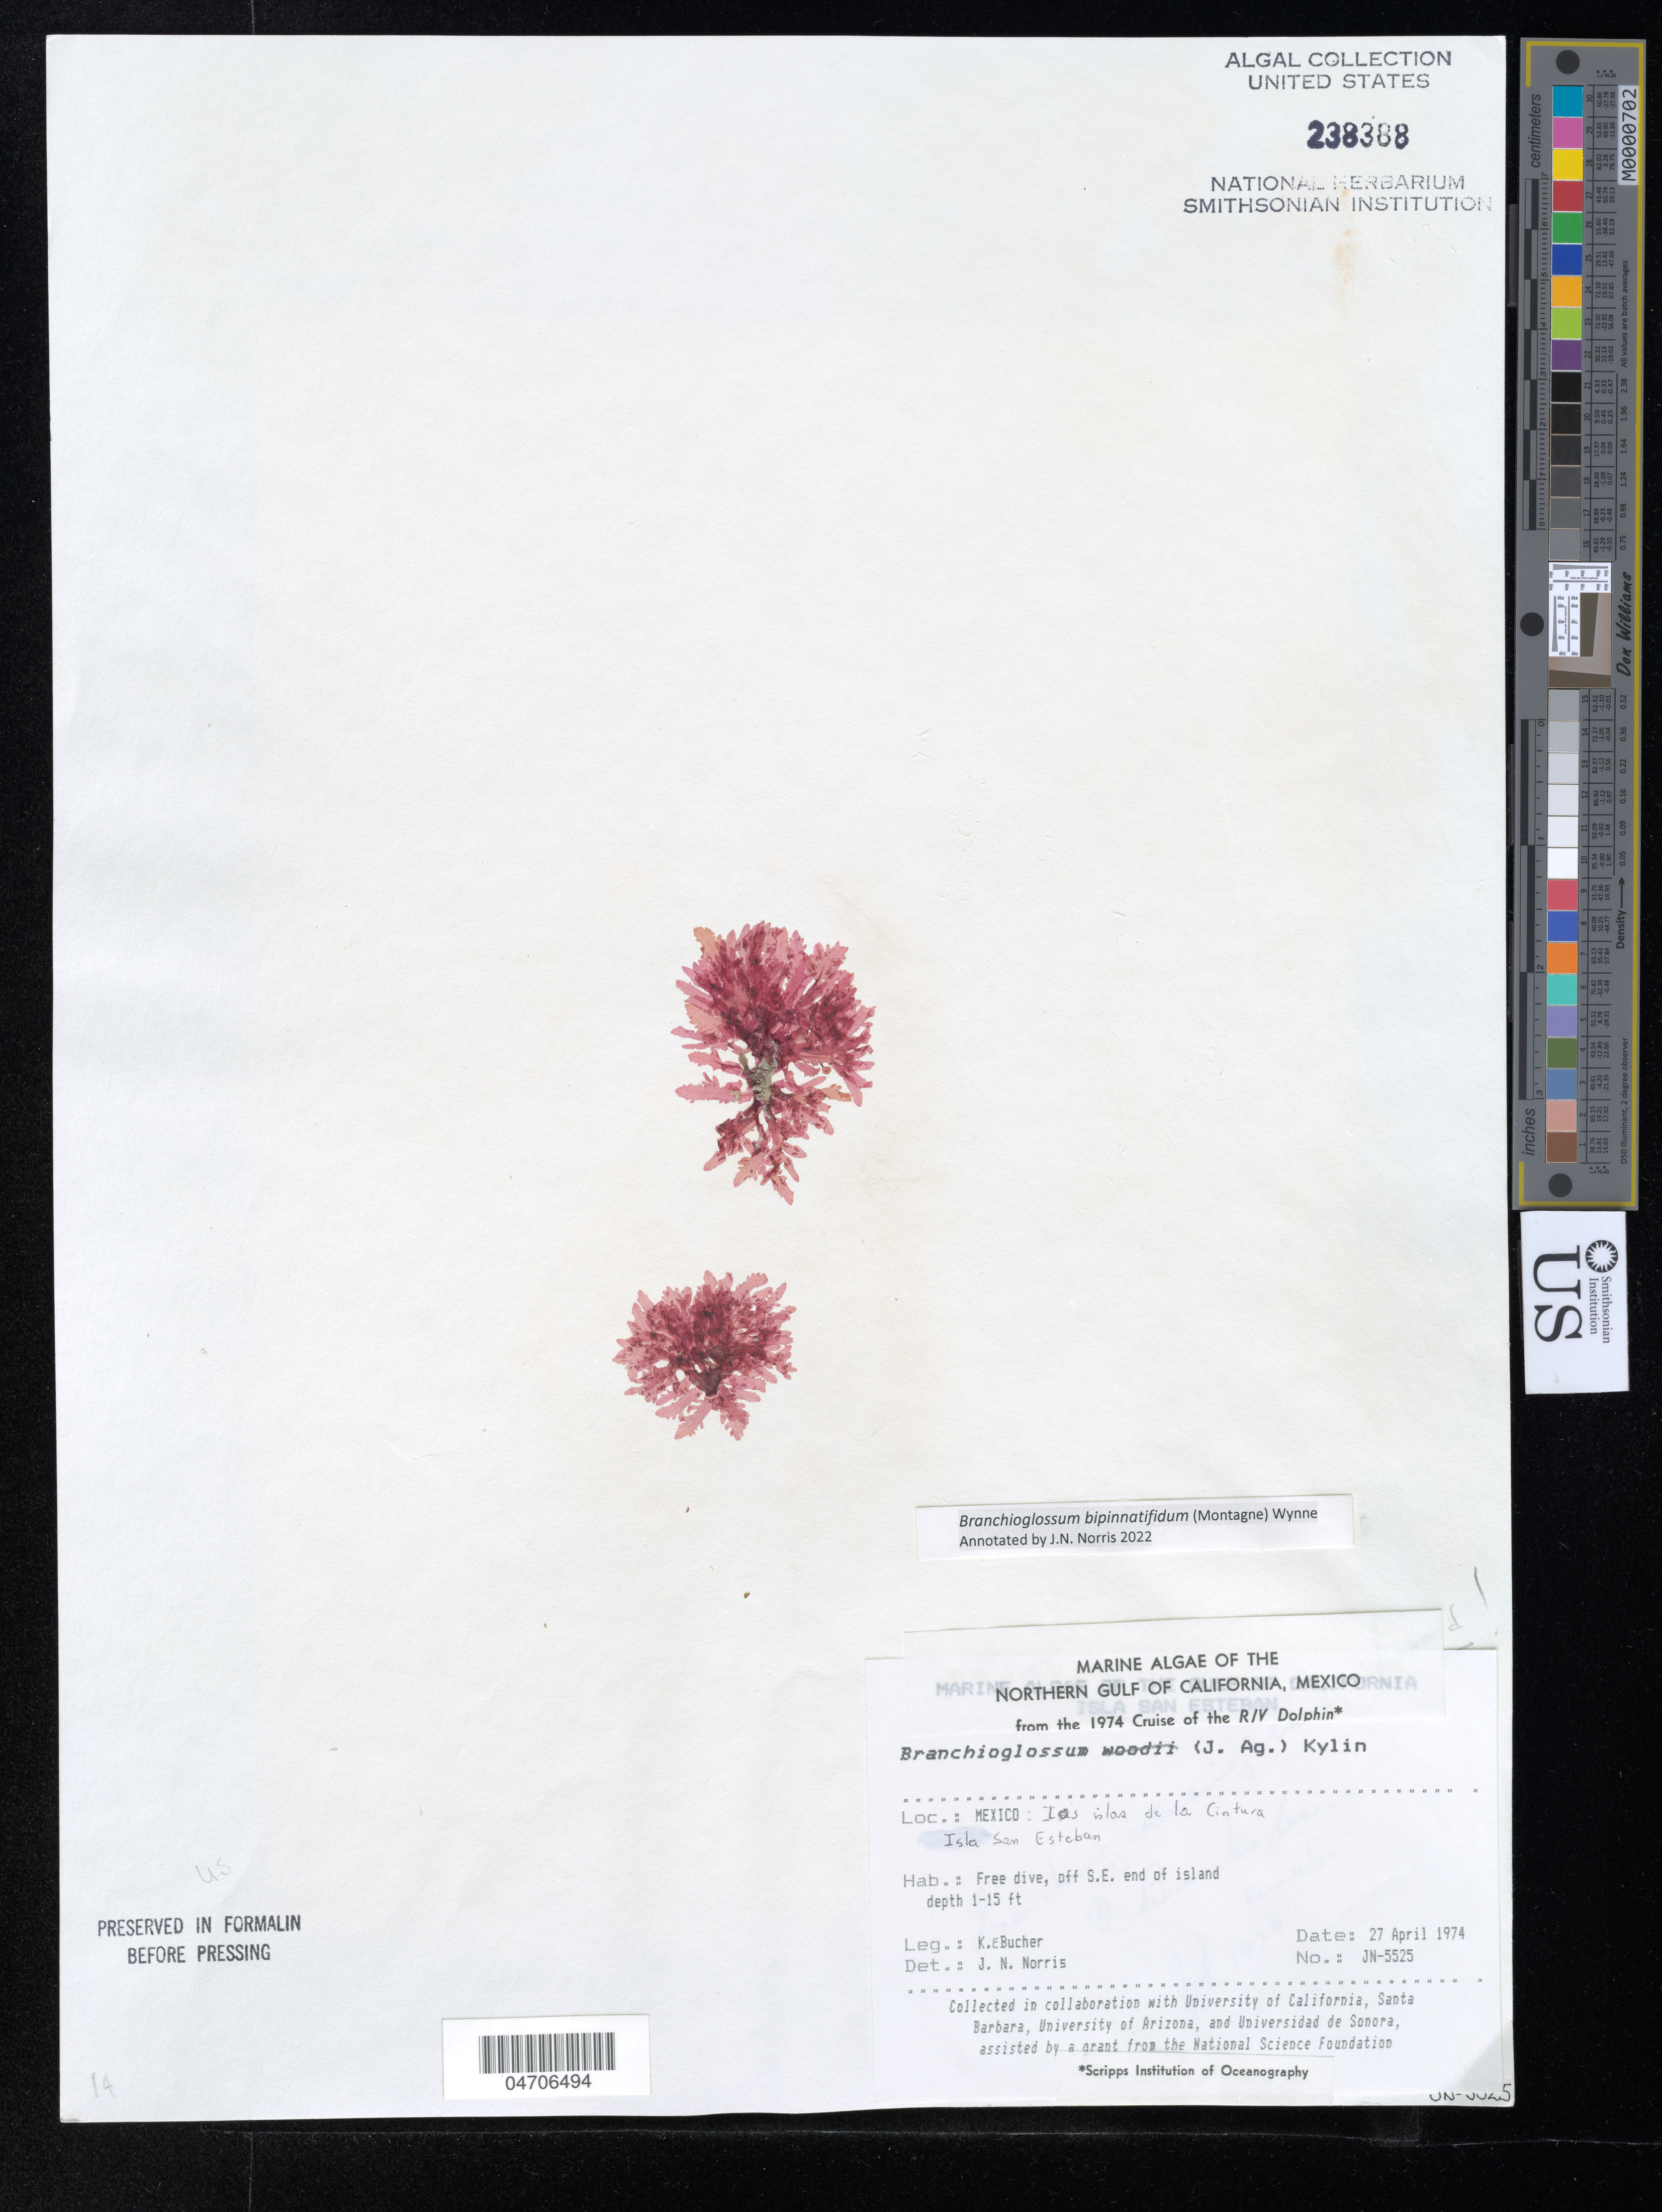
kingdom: Plantae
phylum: Rhodophyta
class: Florideophyceae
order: Ceramiales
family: Delesseriaceae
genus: Branchioglossum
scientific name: Branchioglossum bipinnatifidum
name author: (Mont.) M.J. Wynne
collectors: K. E. Bucher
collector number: JN-5525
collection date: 1974-04-27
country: Mexico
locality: The Northern Gulf of California. Las islas de la Cintura. Isla San Esteban. Free dive, off S. E. end of island.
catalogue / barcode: US 238388